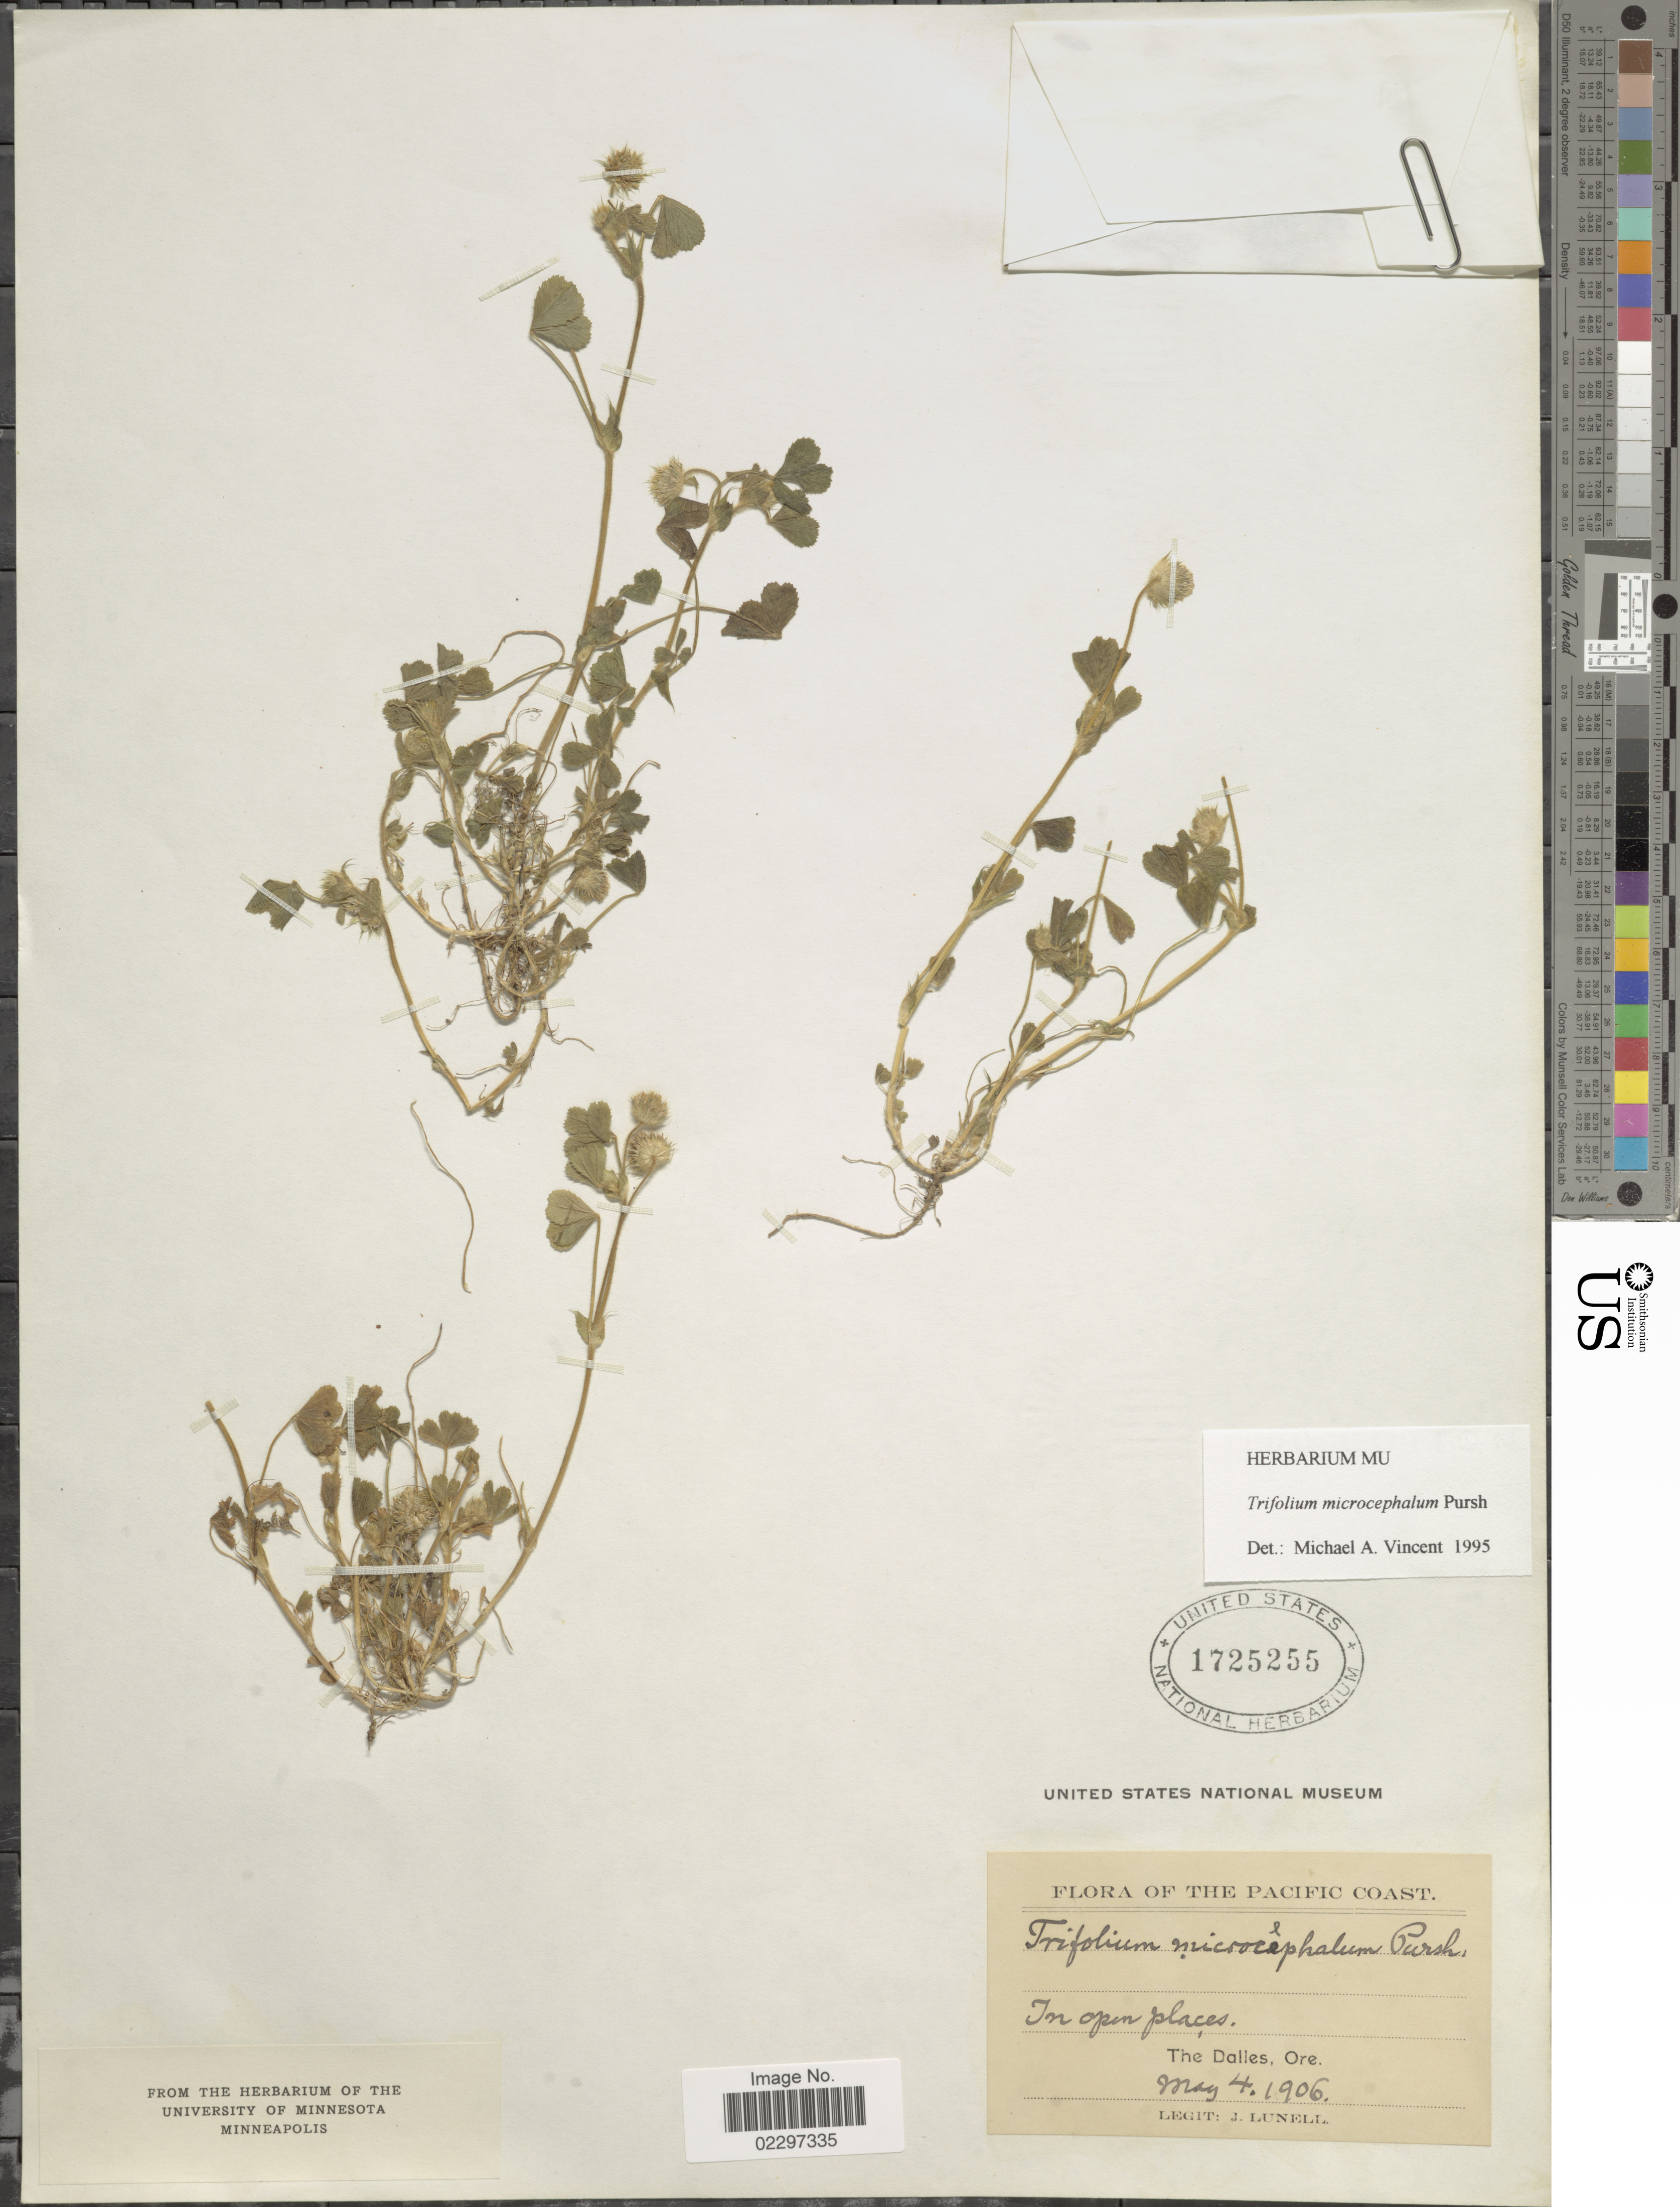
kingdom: Plantae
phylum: Tracheophyta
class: Magnoliopsida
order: Fabales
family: Fabaceae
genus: Trifolium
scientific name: Trifolium microcephalum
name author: Pursh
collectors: J. Lunell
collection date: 1906-05-04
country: United States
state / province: Oregon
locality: Pacific Coast. The Dalles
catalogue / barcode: US 1725255